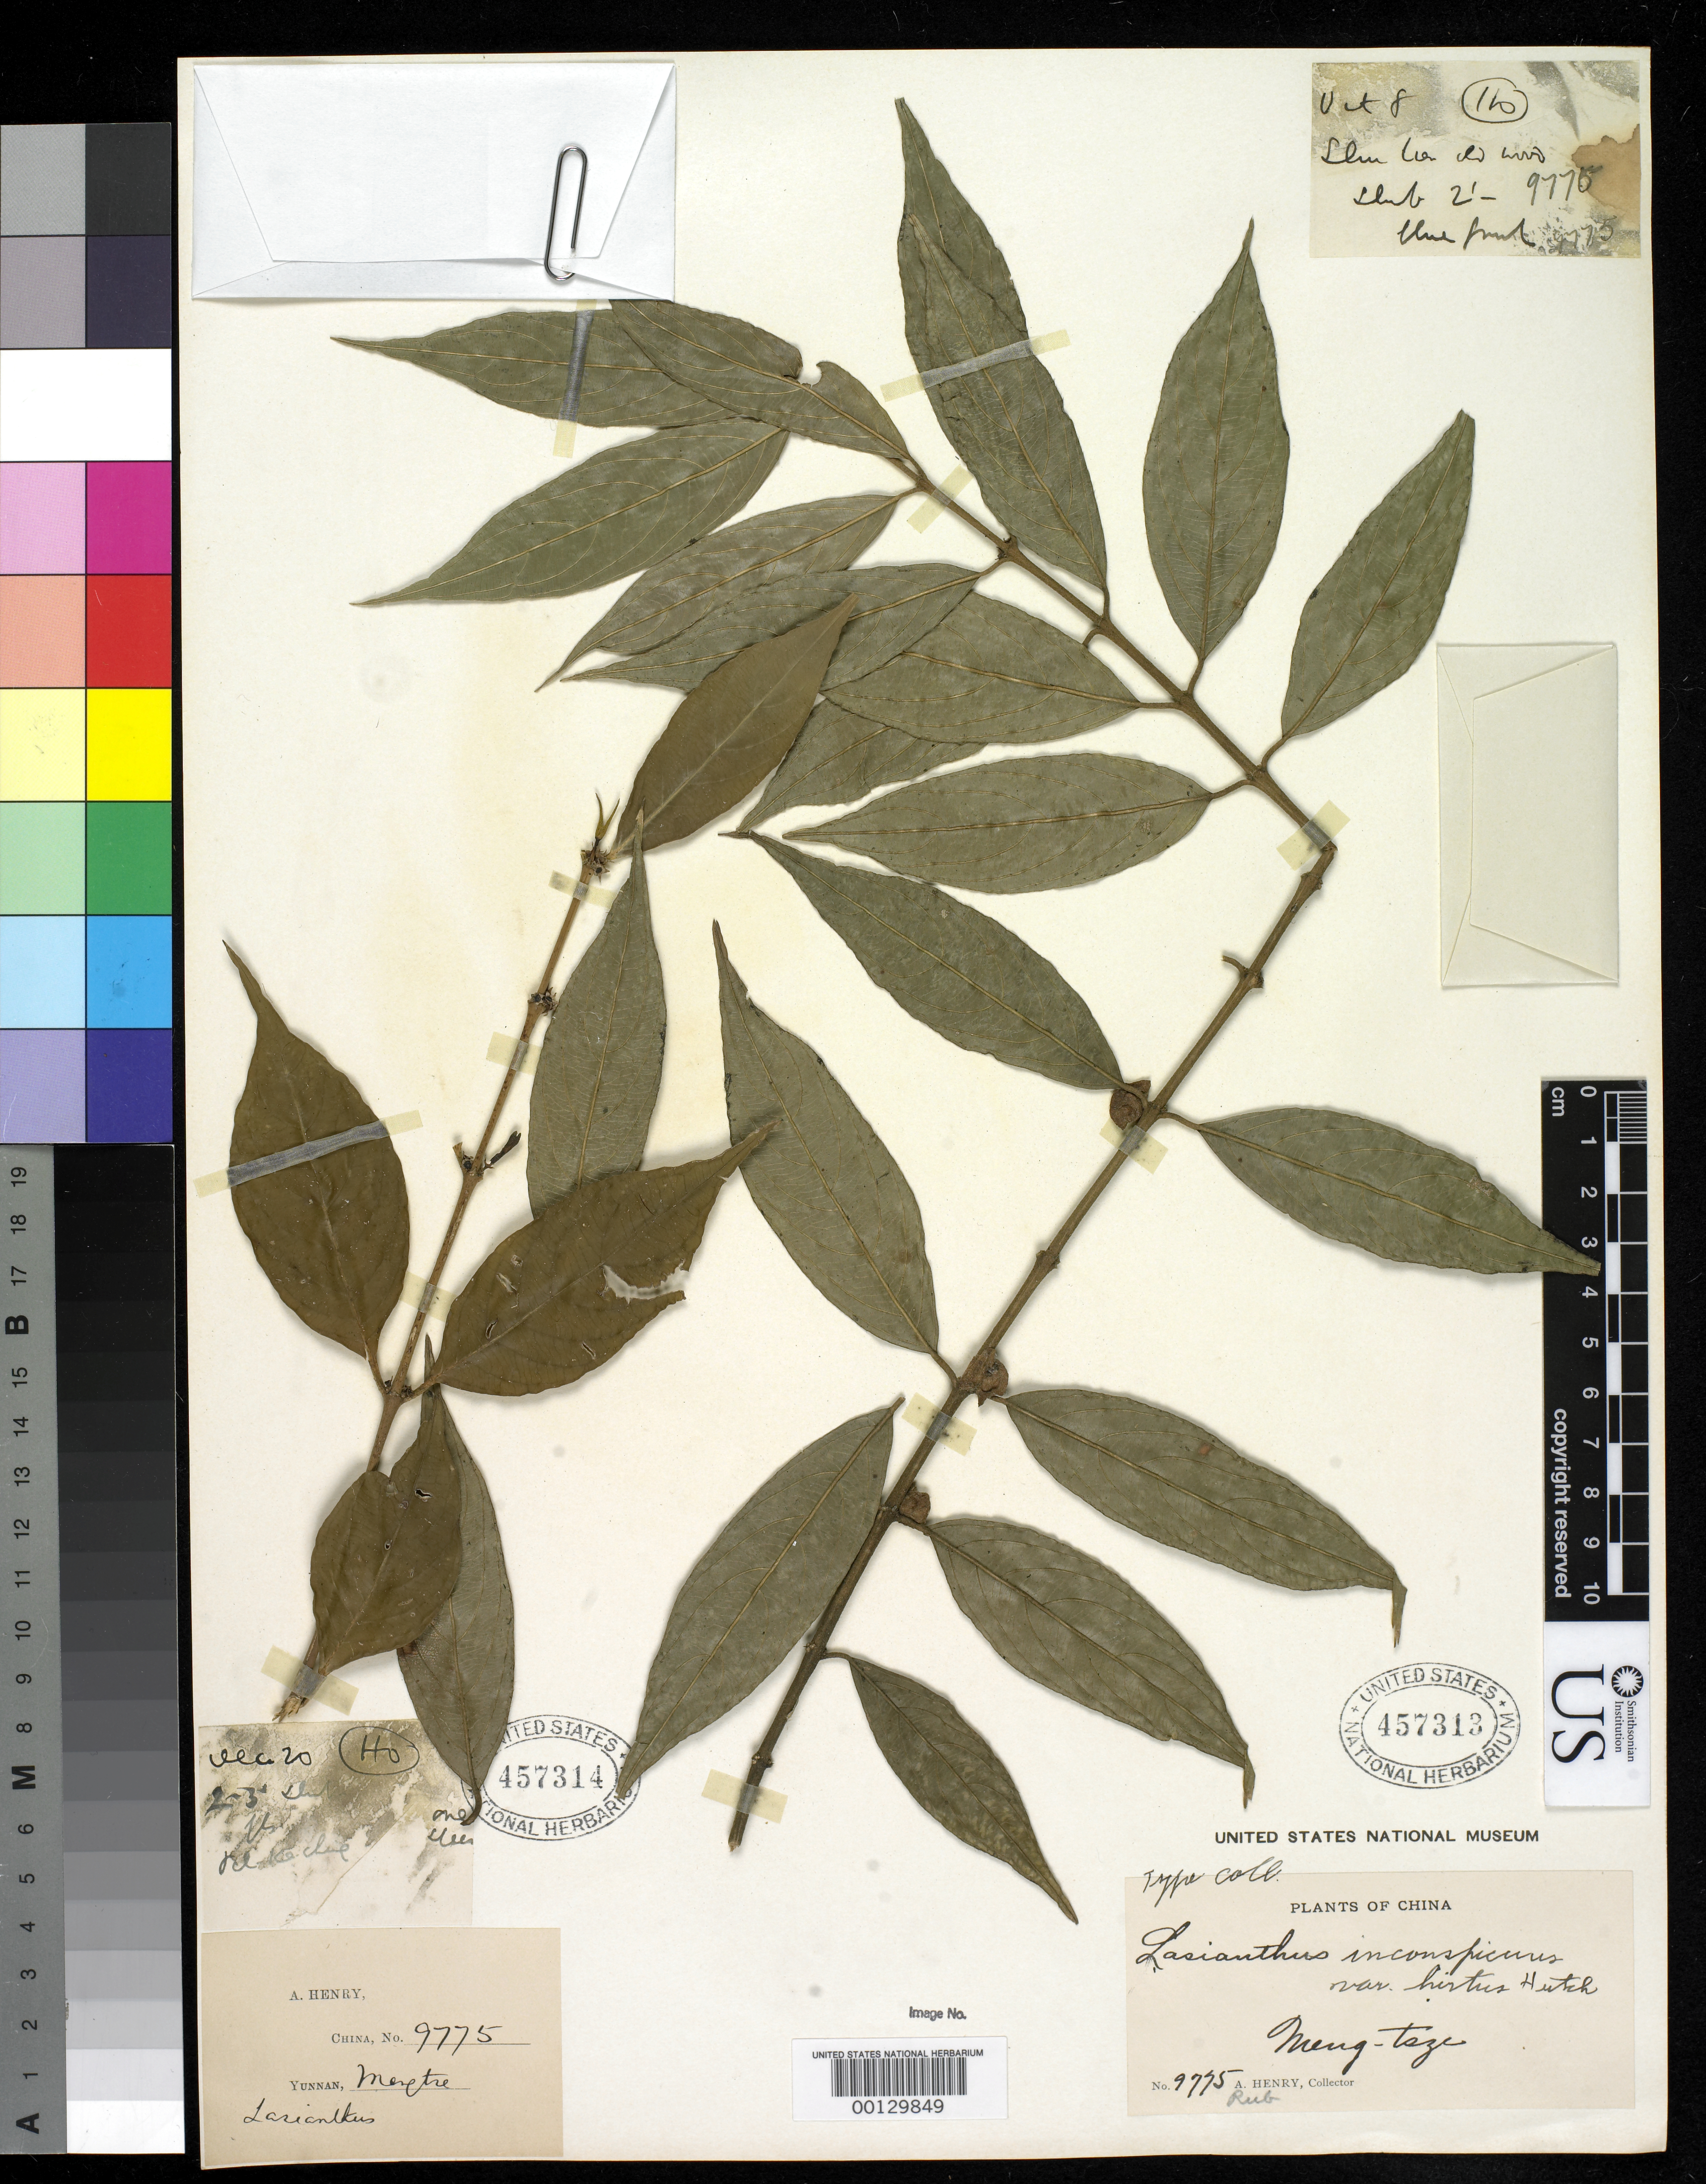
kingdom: Plantae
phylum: Tracheophyta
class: Magnoliopsida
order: Gentianales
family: Rubiaceae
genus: Lasianthus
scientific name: Lasianthus inconspicuus var. hirtus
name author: Hutch. in Sarg.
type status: Type Fragment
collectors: A. Henry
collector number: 9775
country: China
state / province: Yunnan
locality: Mengtze [Meng-tsze]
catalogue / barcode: US 457313